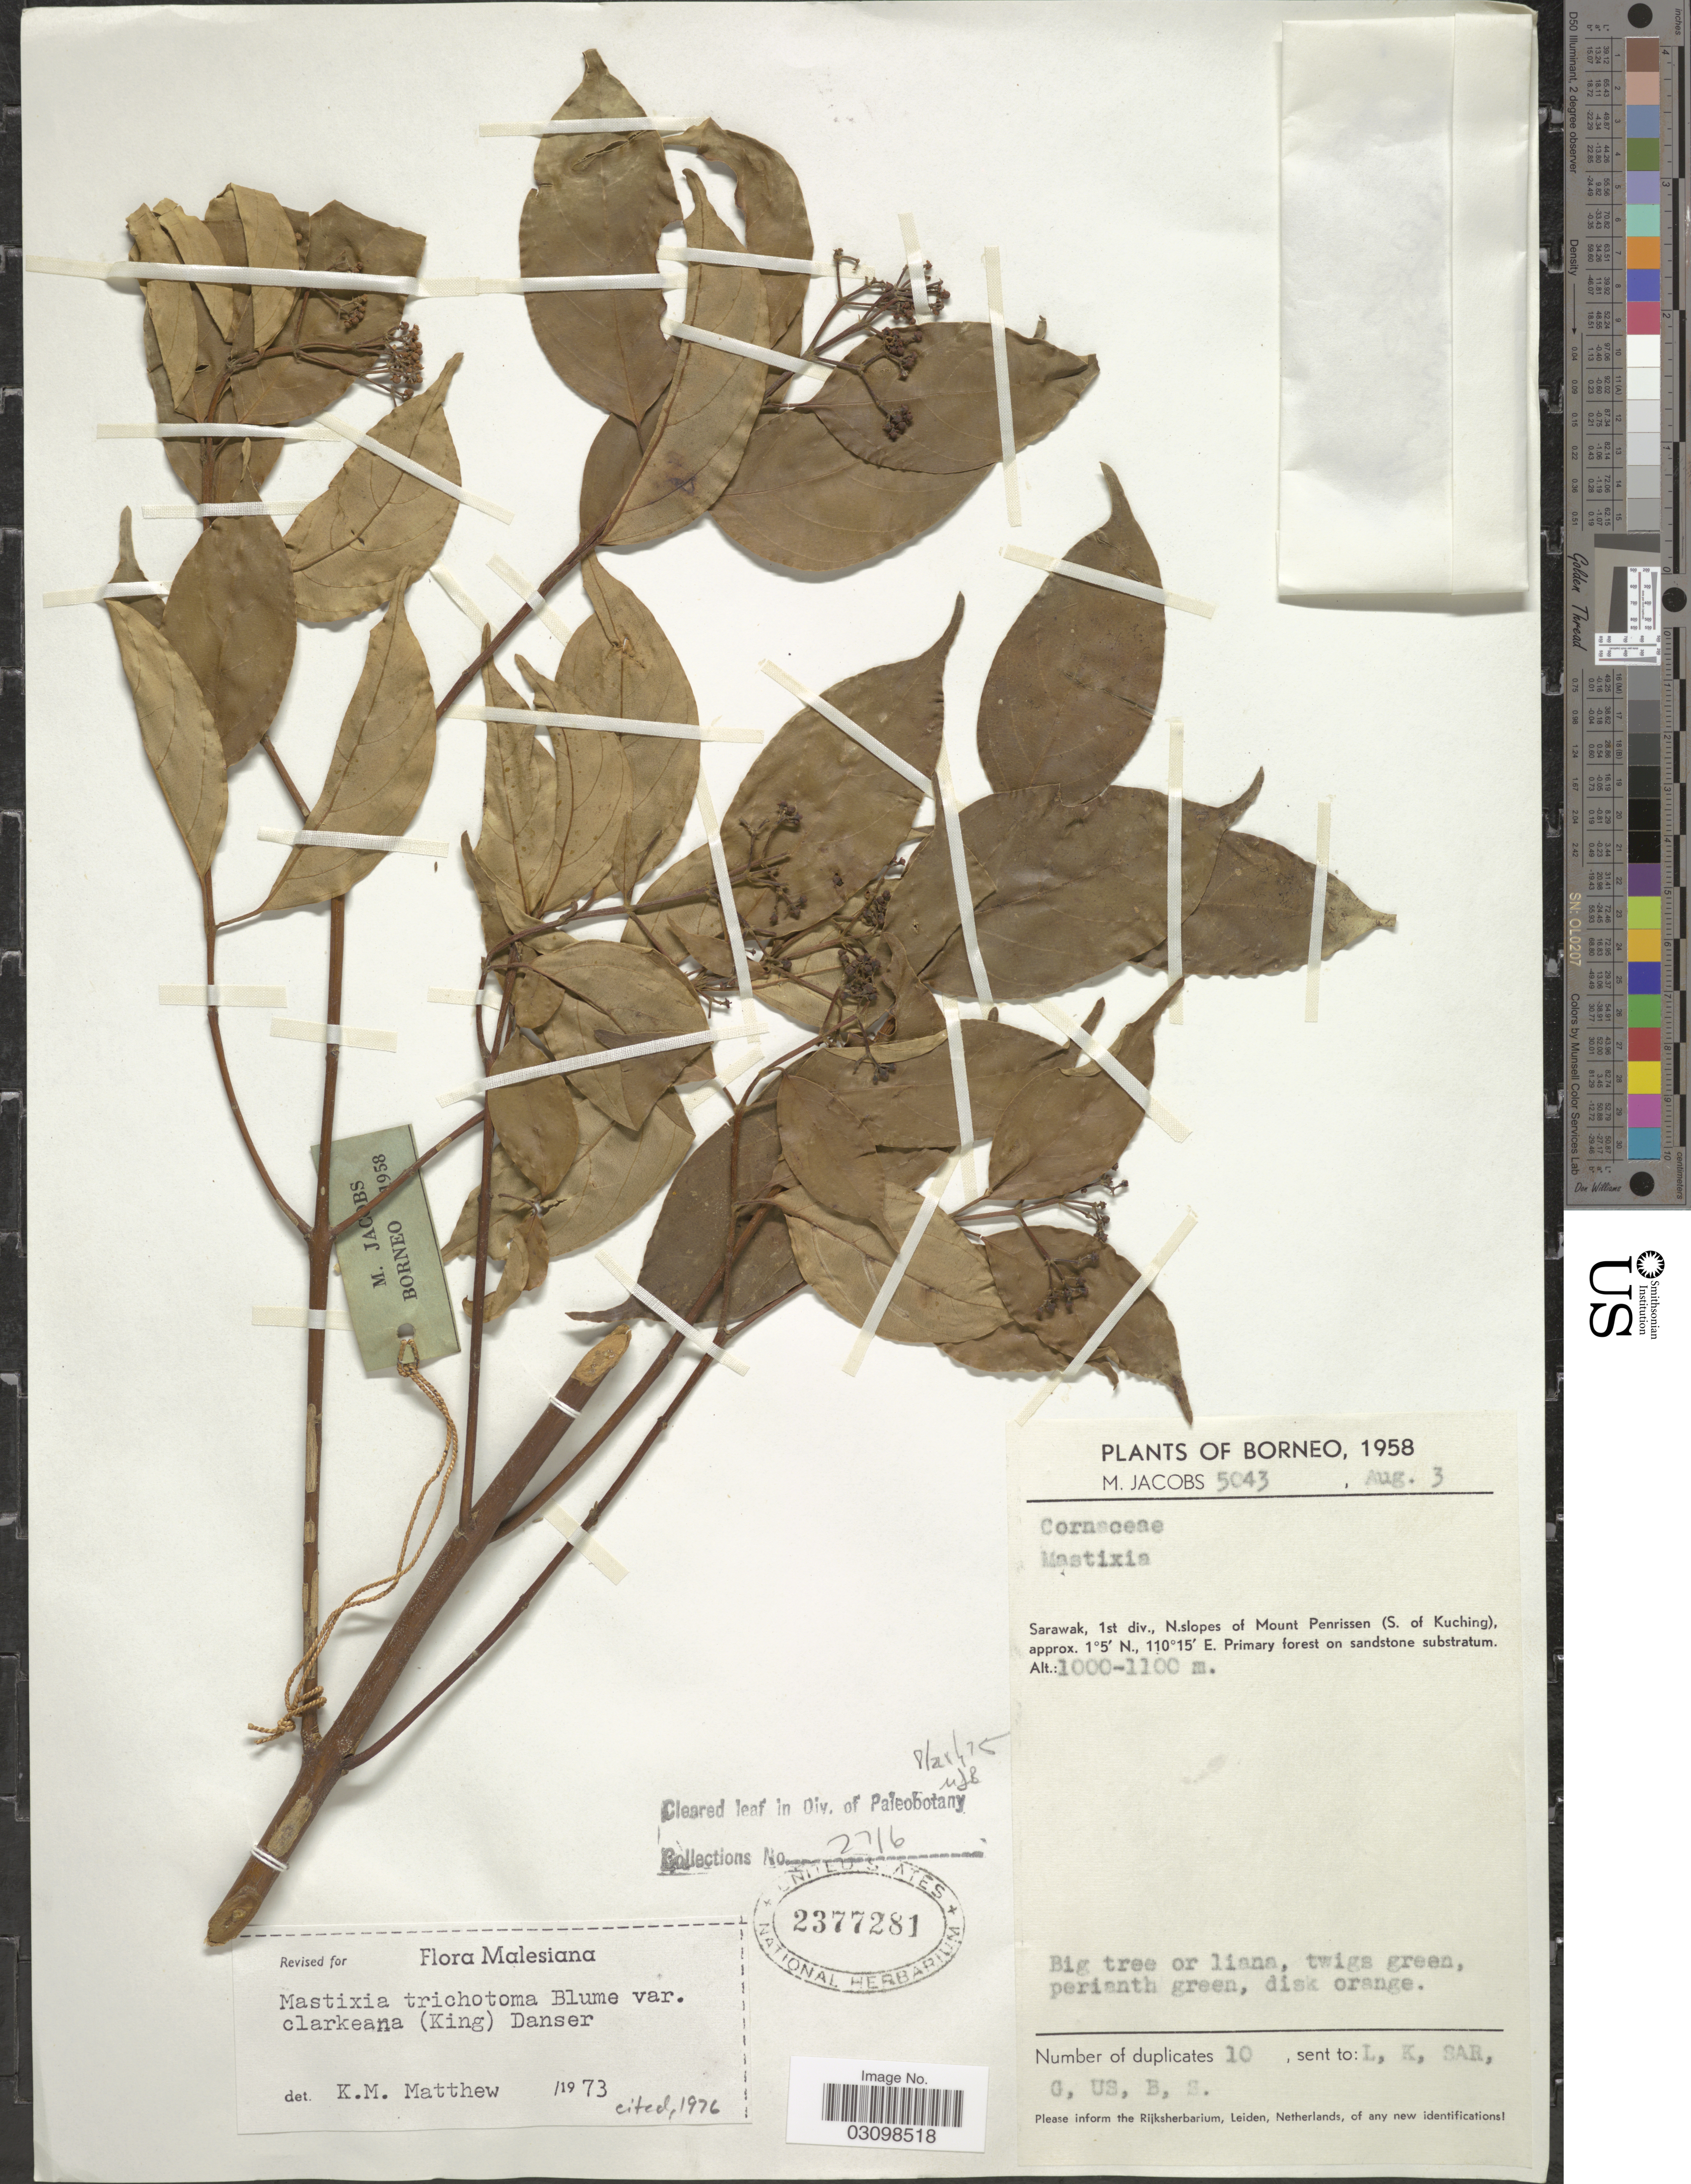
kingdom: Plantae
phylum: Tracheophyta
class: Magnoliopsida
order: Cornales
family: Nyssaceae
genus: Mastixia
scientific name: Mastixia trichotoma var. clarkeana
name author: (King) Danser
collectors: M. Jacobs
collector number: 5043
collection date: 1958-08-03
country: Malaysia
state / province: Sarawak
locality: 1st div., N.slopes of Mount Penrissen (S. of Kuching).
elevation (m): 1000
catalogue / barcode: US 2377281